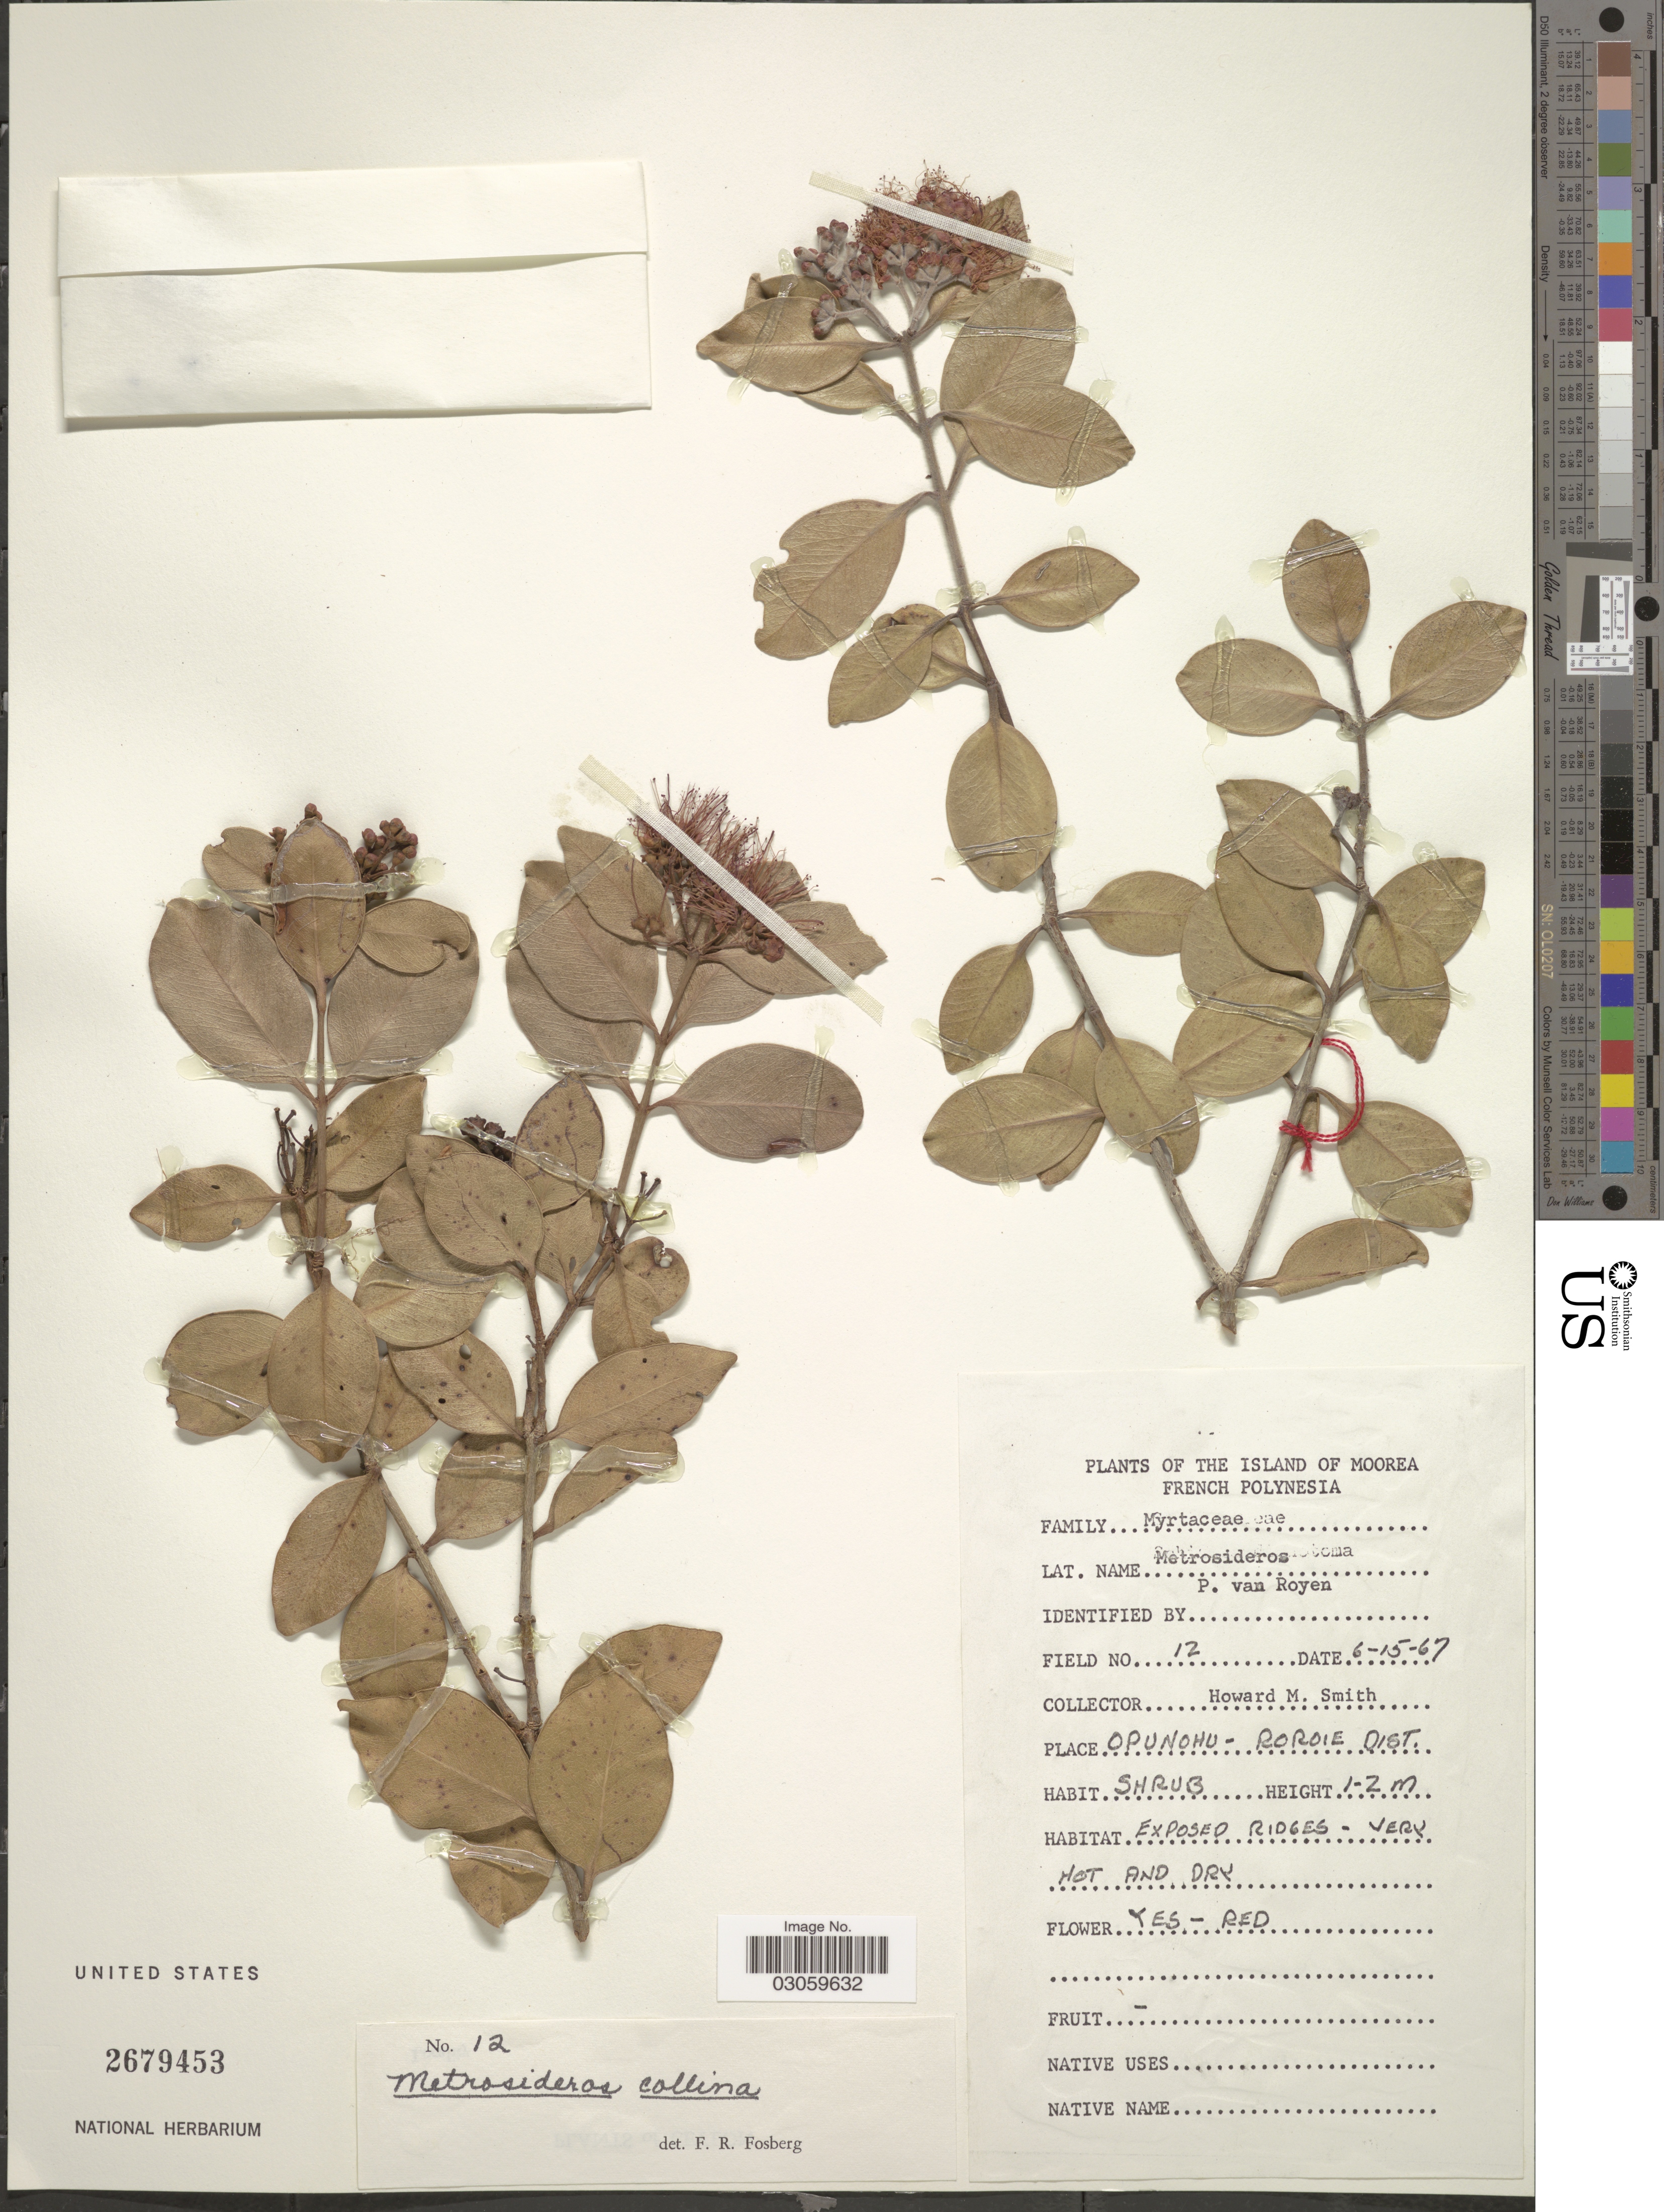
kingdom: Plantae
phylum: Tracheophyta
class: Magnoliopsida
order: Myrtales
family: Myrtaceae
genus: Metrosideros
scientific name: Metrosideros collina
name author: (J.R. Forst. & G. Forst.) A. Gray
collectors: H. M. Smith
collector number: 12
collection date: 1867-06-15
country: French Polynesia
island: Moorea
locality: Island of Moorea. Opunohu - Roroie Dist.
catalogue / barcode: US 2679453